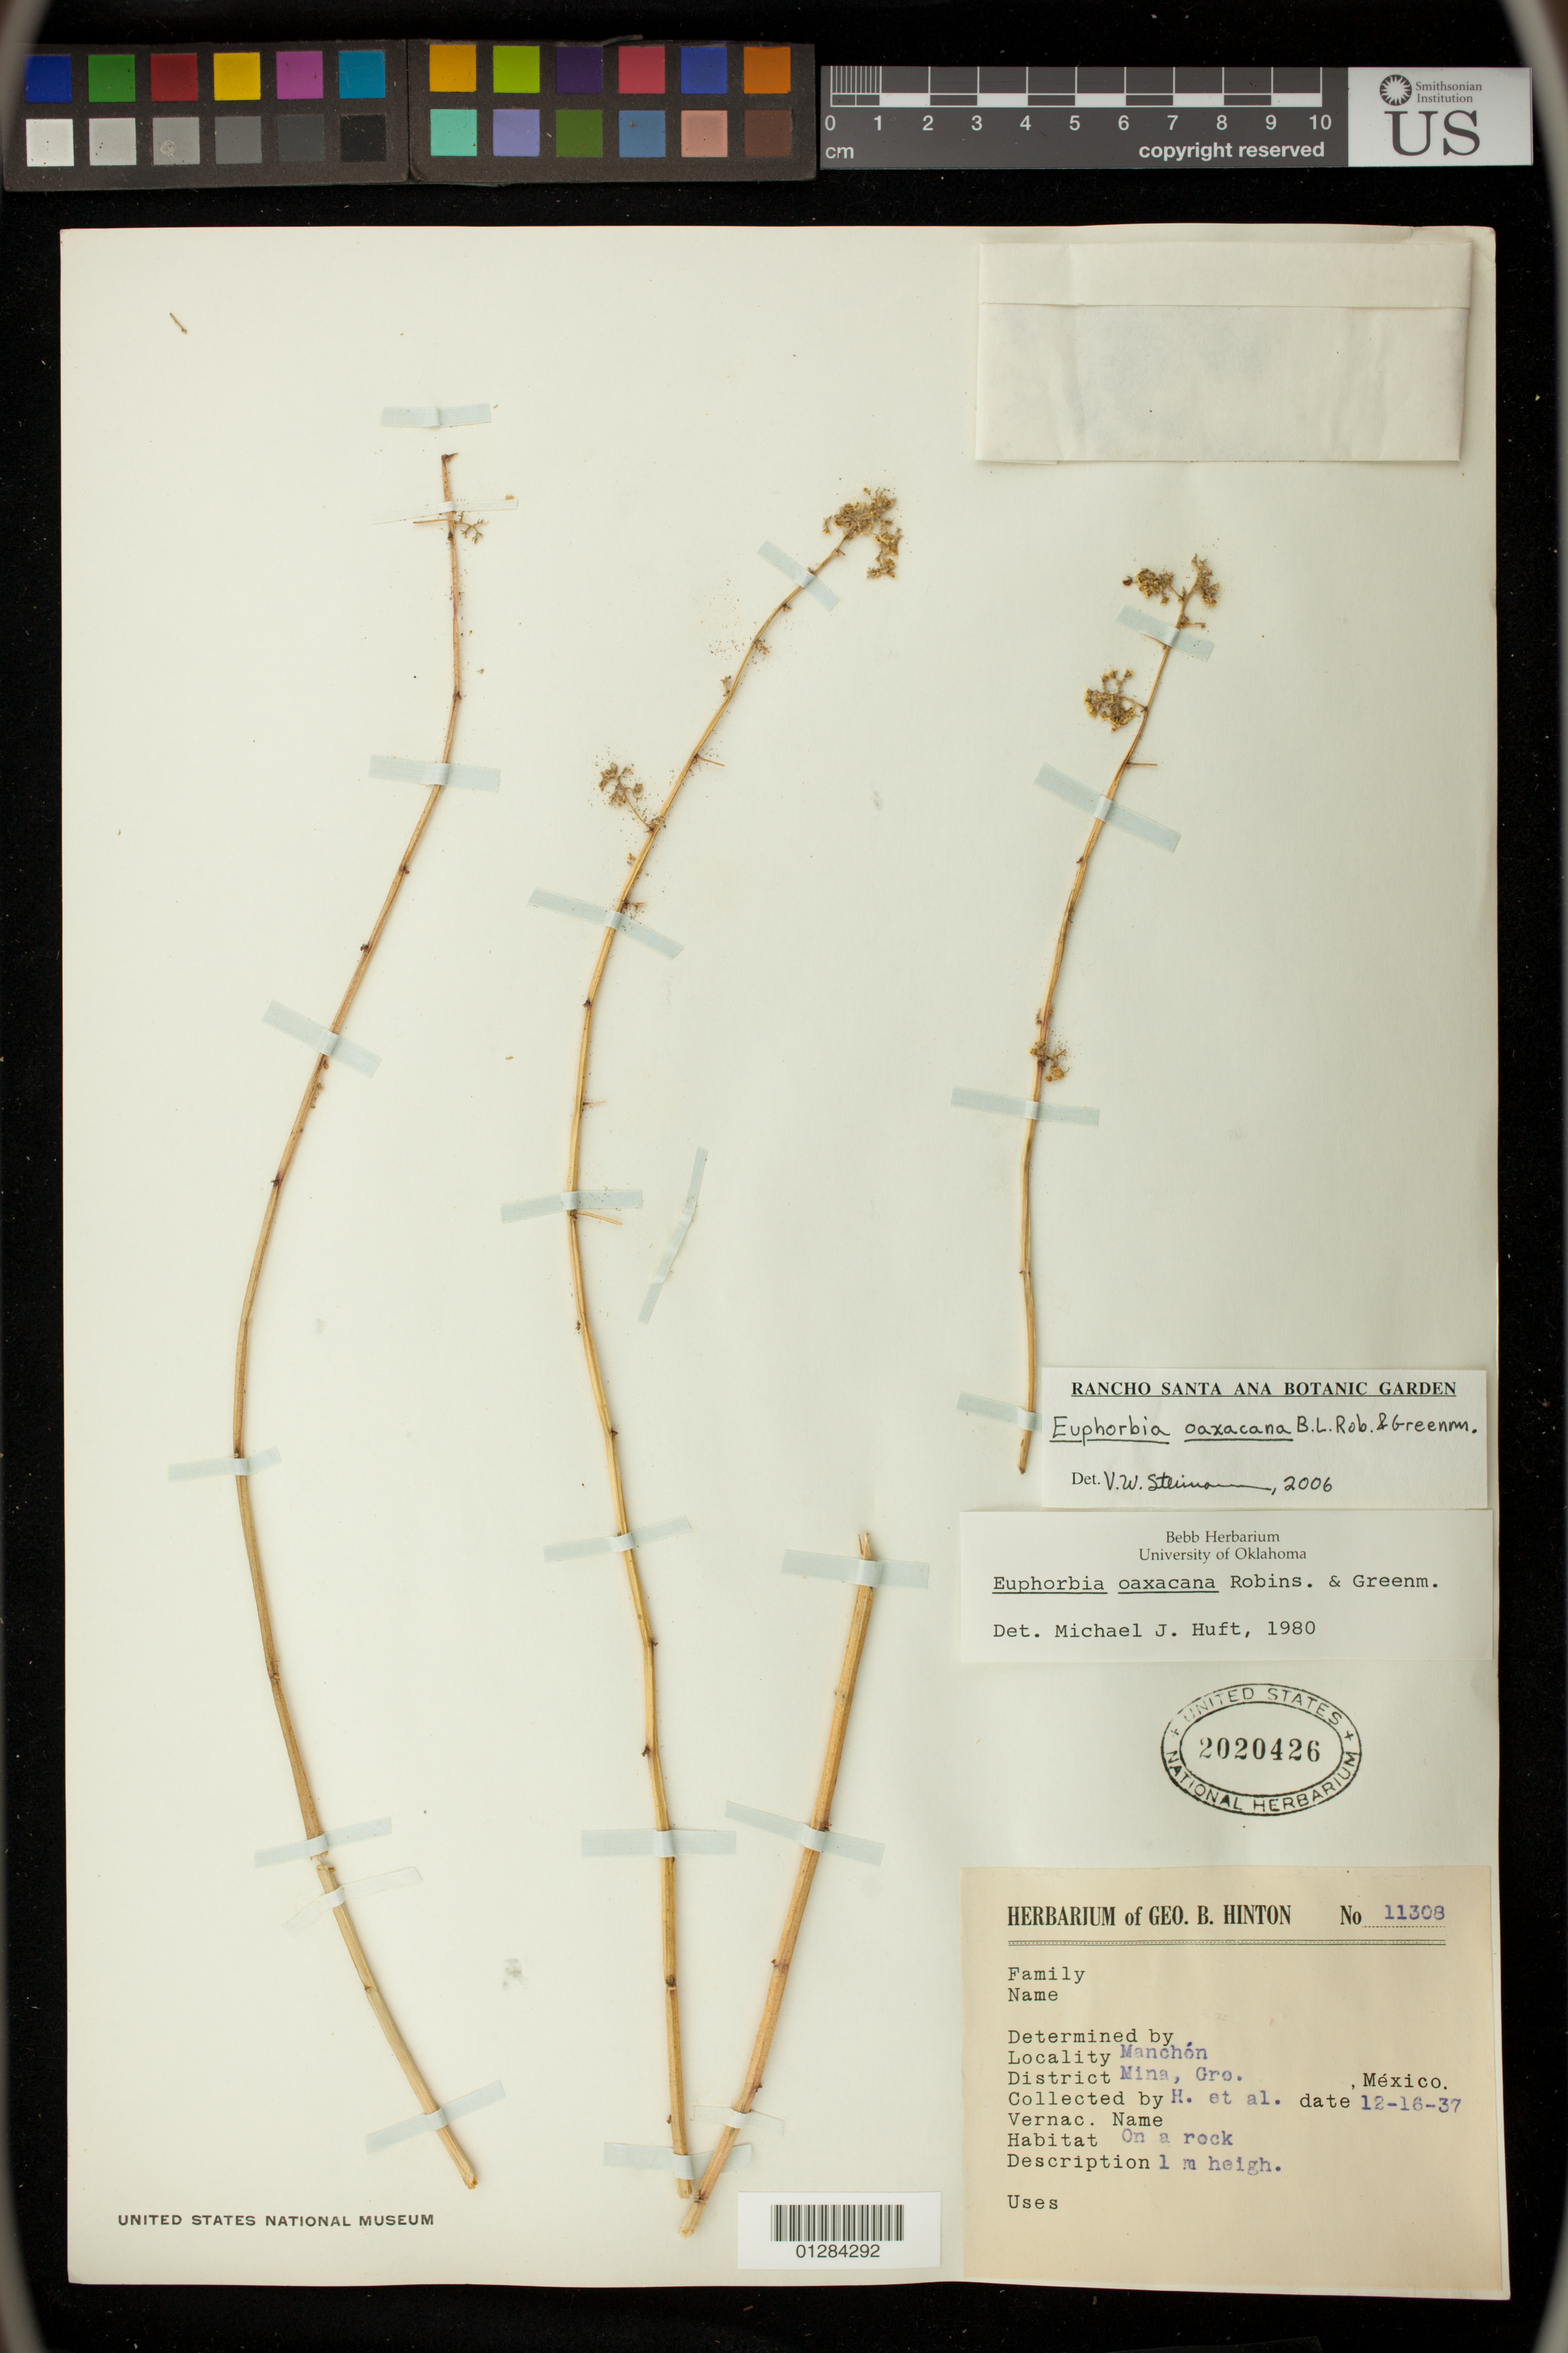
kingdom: Plantae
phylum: Tracheophyta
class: Magnoliopsida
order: Malpighiales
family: Euphorbiaceae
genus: Euphorbia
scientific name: Euphorbia oaxacana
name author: B.L. Rob. & Greenm.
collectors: G. B. Hinton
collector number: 11308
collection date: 1937-12-16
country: Mexico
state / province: Guerrero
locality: Locality Manchon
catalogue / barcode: US 2020426